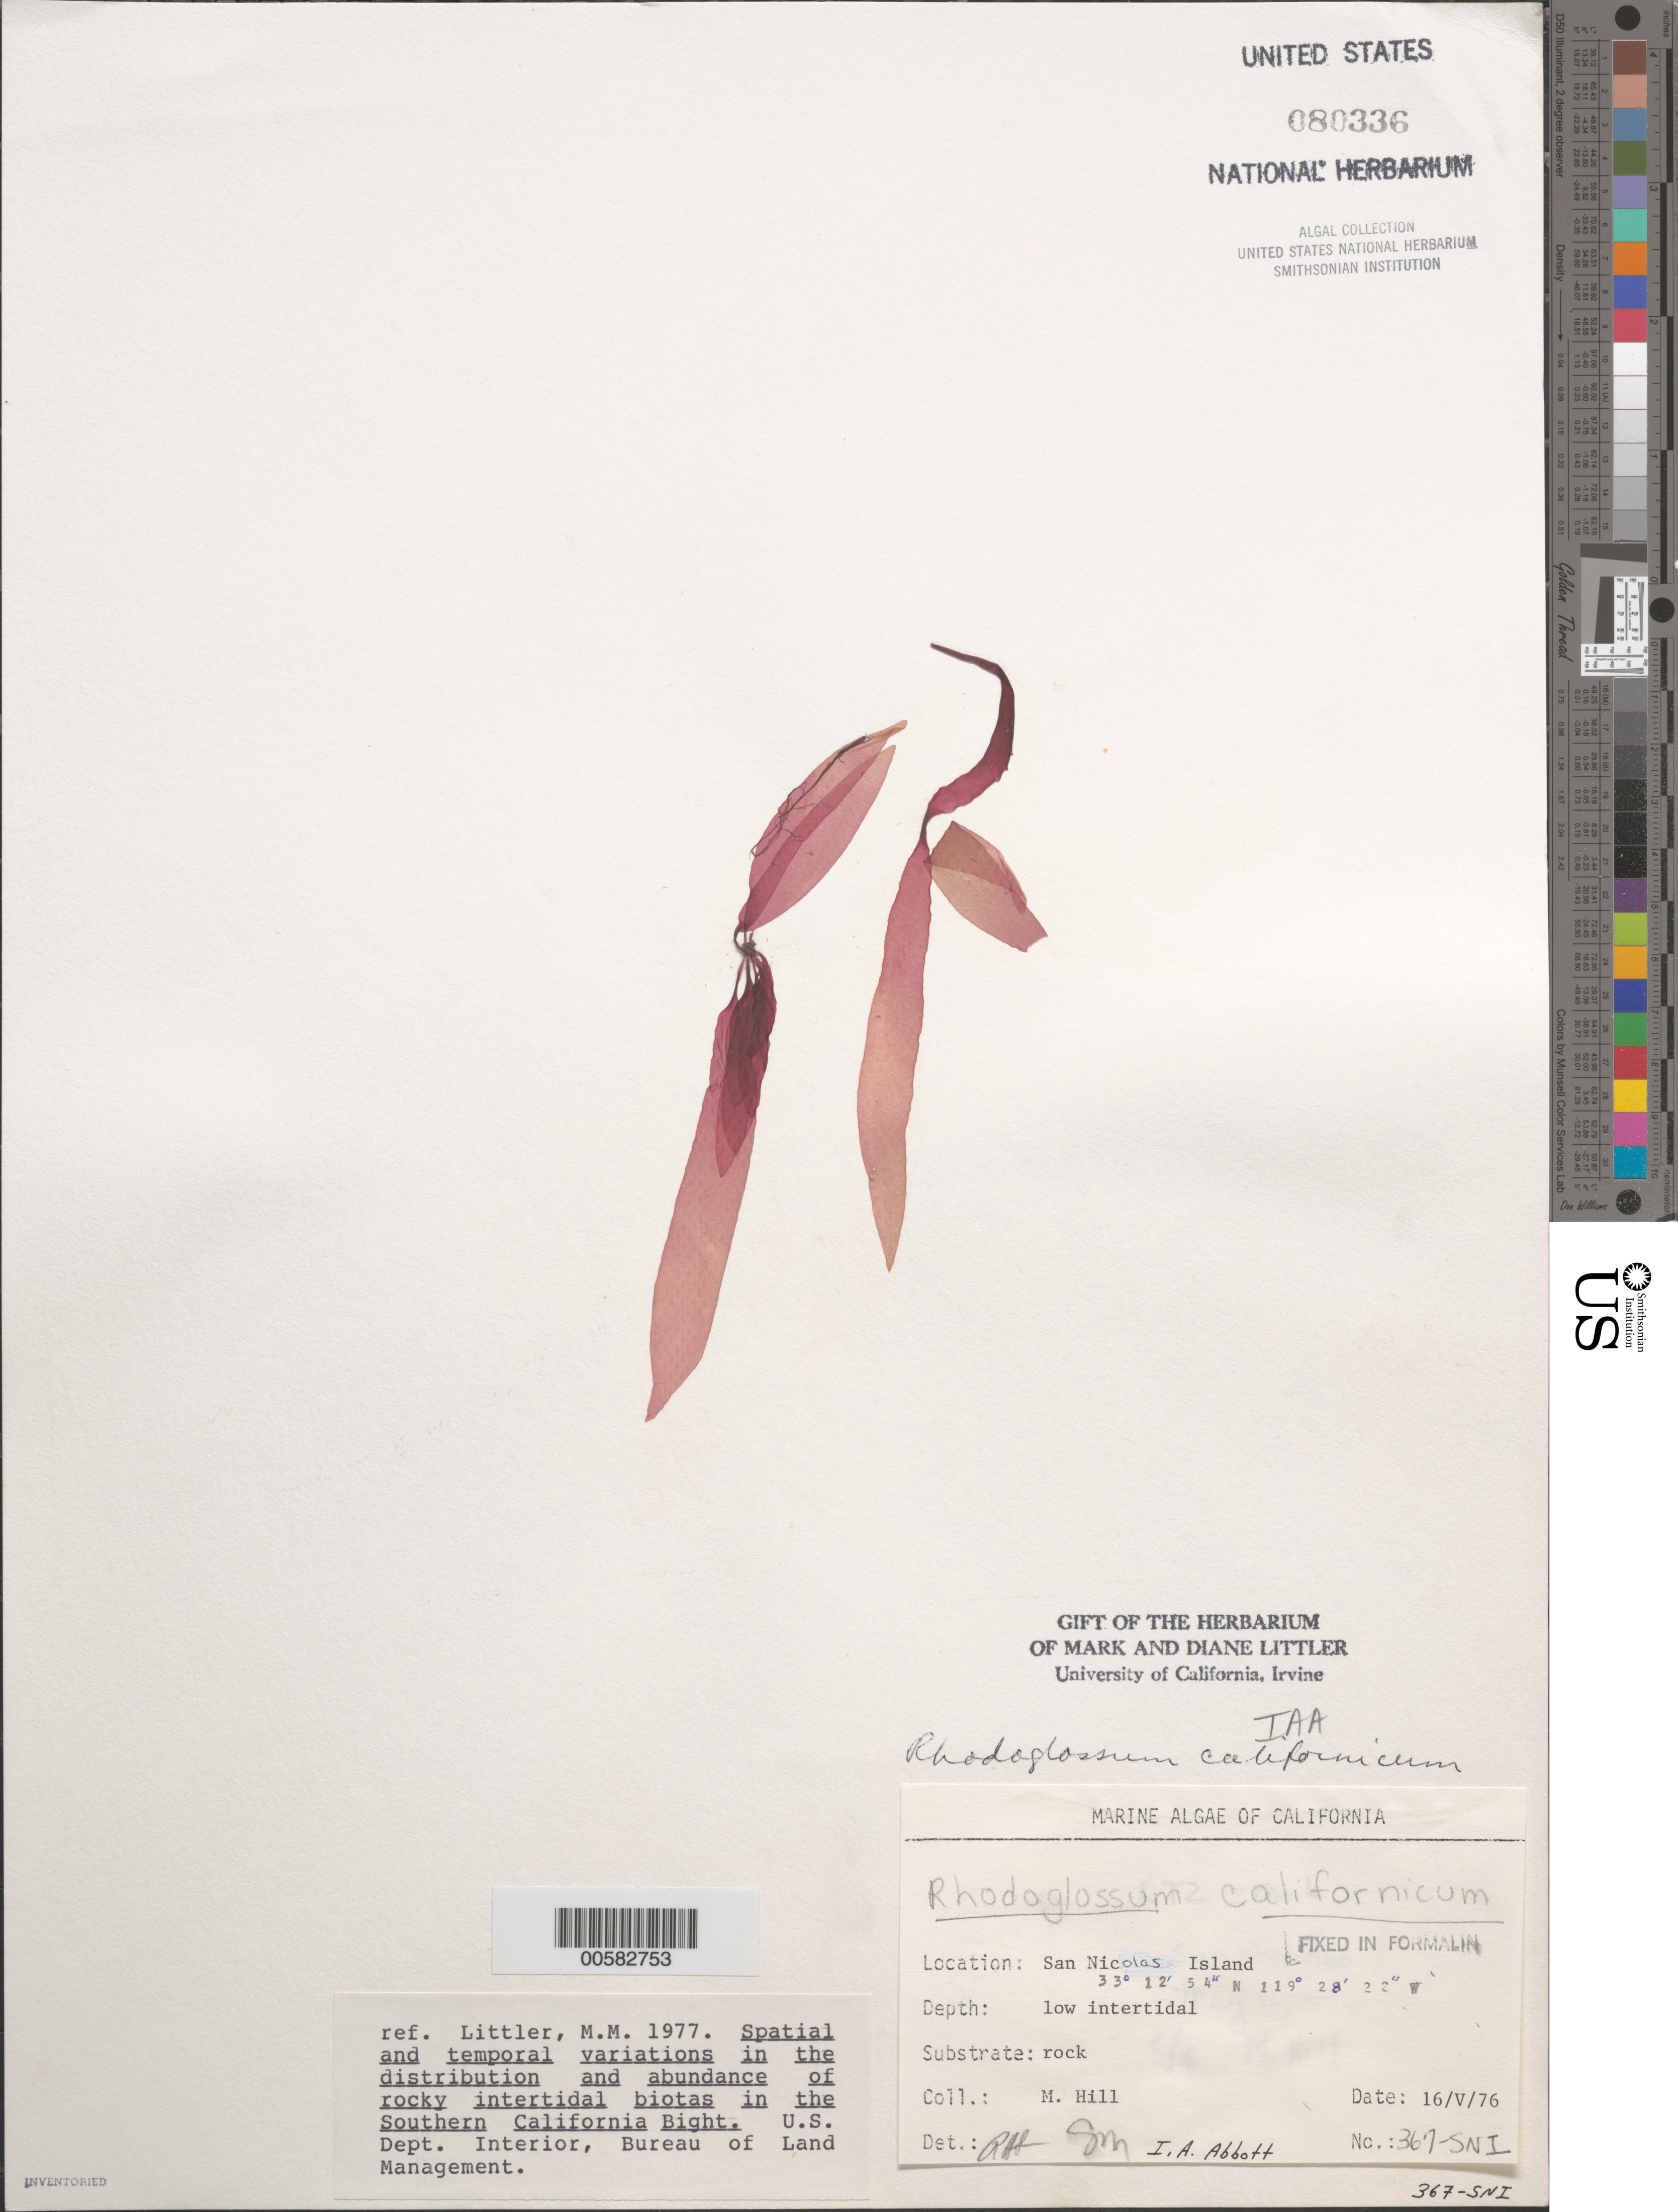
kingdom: Plantae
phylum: Rhodophyta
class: Florideophyceae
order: Gigartinales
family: Gigartinaceae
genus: Mazzaella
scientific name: Mazzaella californica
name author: (J. Agardh) G. De Toni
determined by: Algae name updating Project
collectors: M. Hill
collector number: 367-SNI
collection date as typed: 16 May 1976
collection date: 1976-05-16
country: United States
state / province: California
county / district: Ventura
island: San Nicolas Island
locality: Dutch Harbor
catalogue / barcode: US 80336